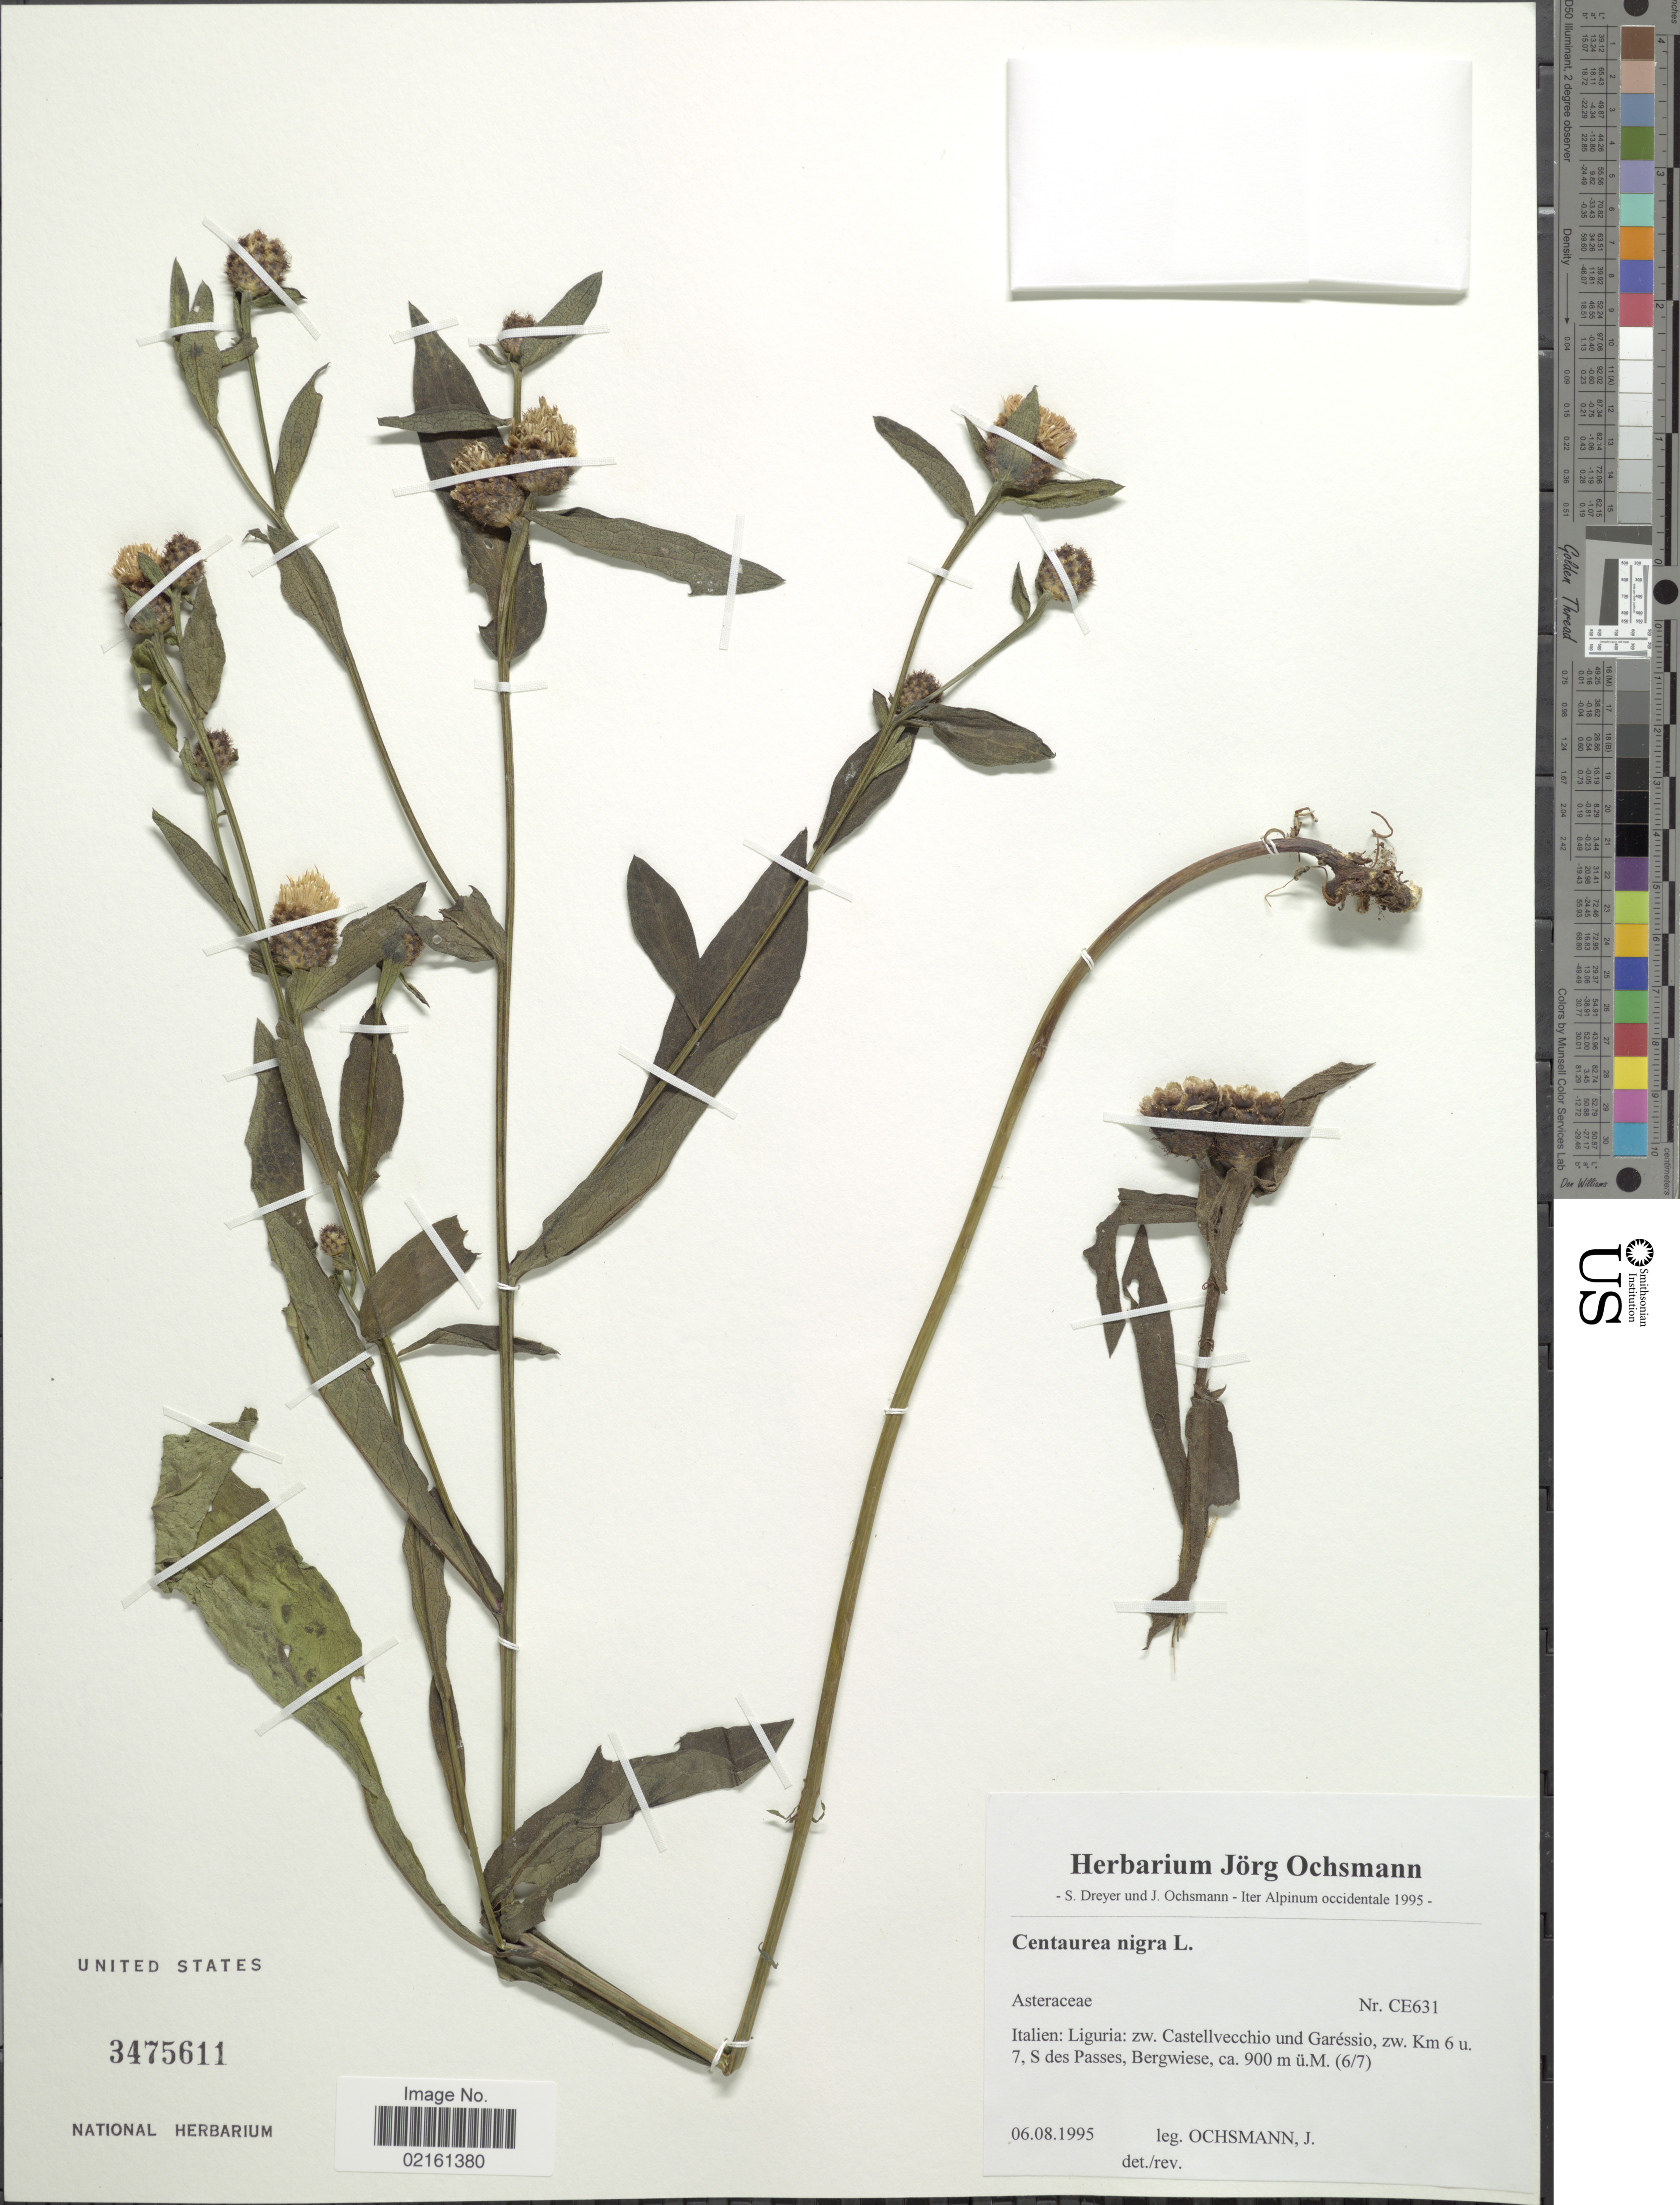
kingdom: Plantae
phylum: Tracheophyta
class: Magnoliopsida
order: Asterales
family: Asteraceae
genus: Centaurea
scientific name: Centaurea nigra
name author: L.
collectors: J. Ochsmann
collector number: CE631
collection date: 1995-08-06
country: Italy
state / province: Liguria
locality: Zw. Castellvecchio und Garessio, zw. Km 6 u. 7, S des Passes, Bergwiese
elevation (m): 900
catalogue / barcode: US 3475611